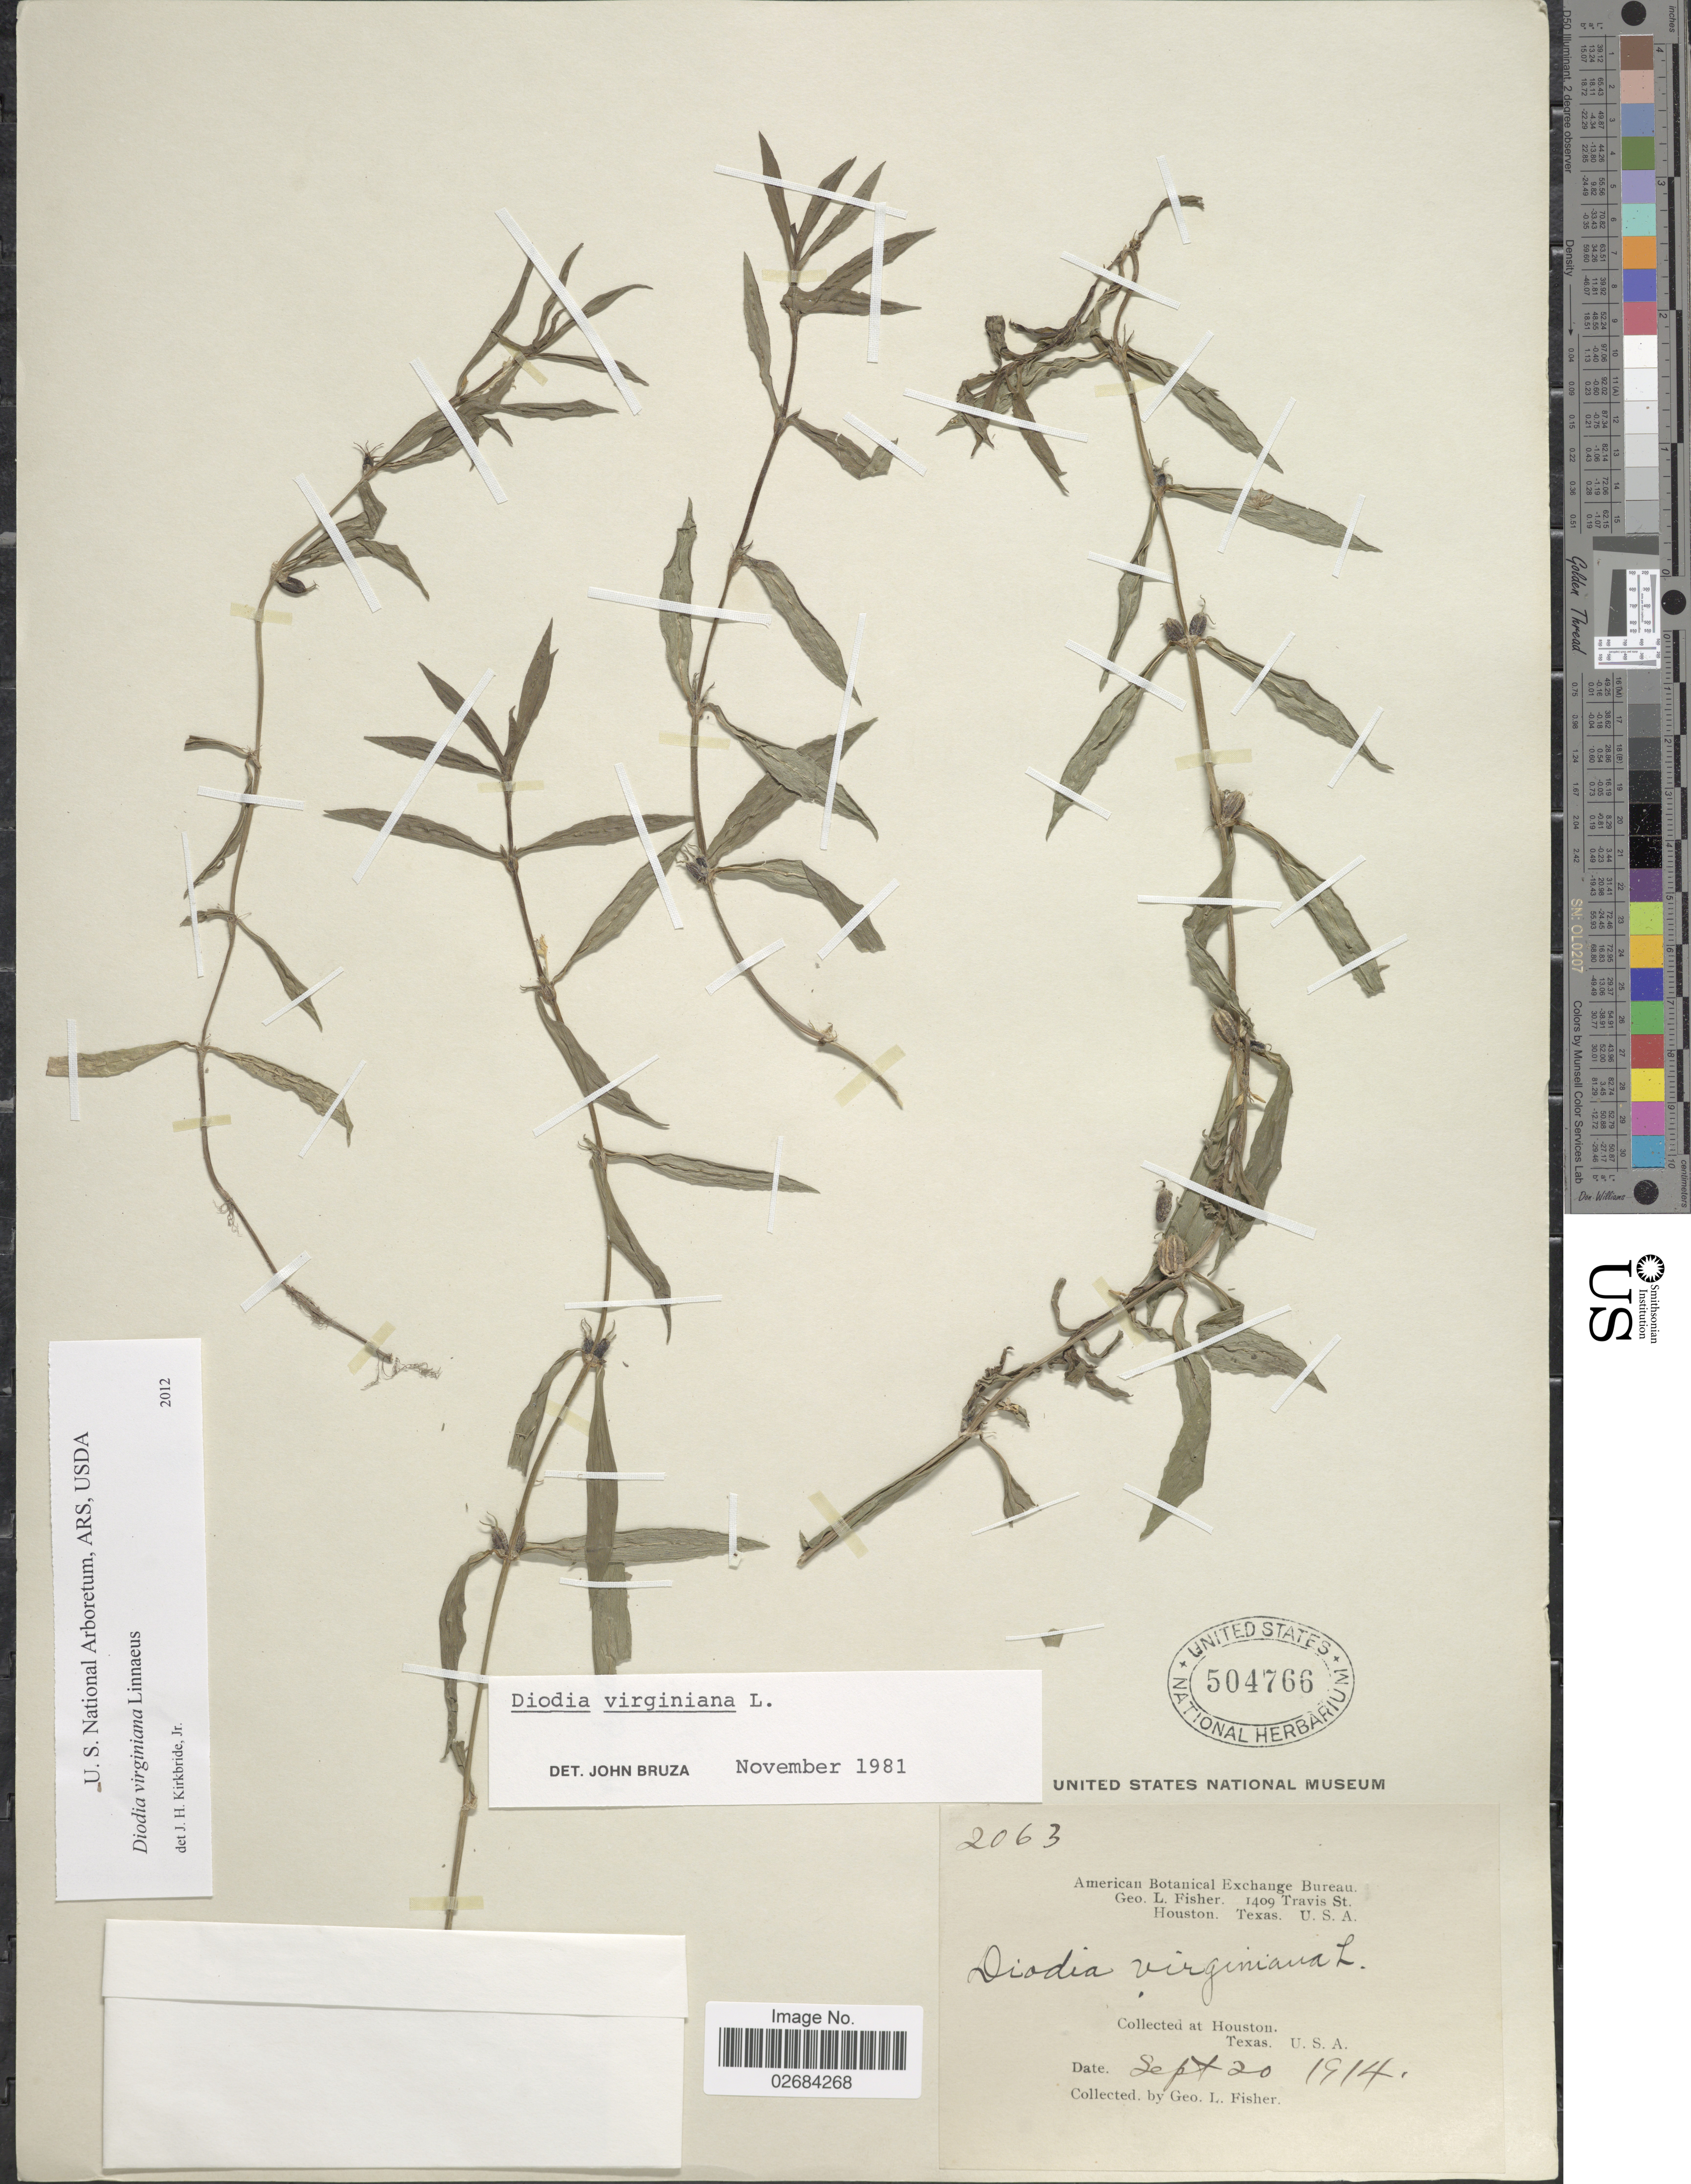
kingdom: Plantae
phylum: Tracheophyta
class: Magnoliopsida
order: Gentianales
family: Rubiaceae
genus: Diodia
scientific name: Diodia virginiana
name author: L.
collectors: G. L. Fisher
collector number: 2063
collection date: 1914-09-20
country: United States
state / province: Texas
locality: Houston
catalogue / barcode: US 504766